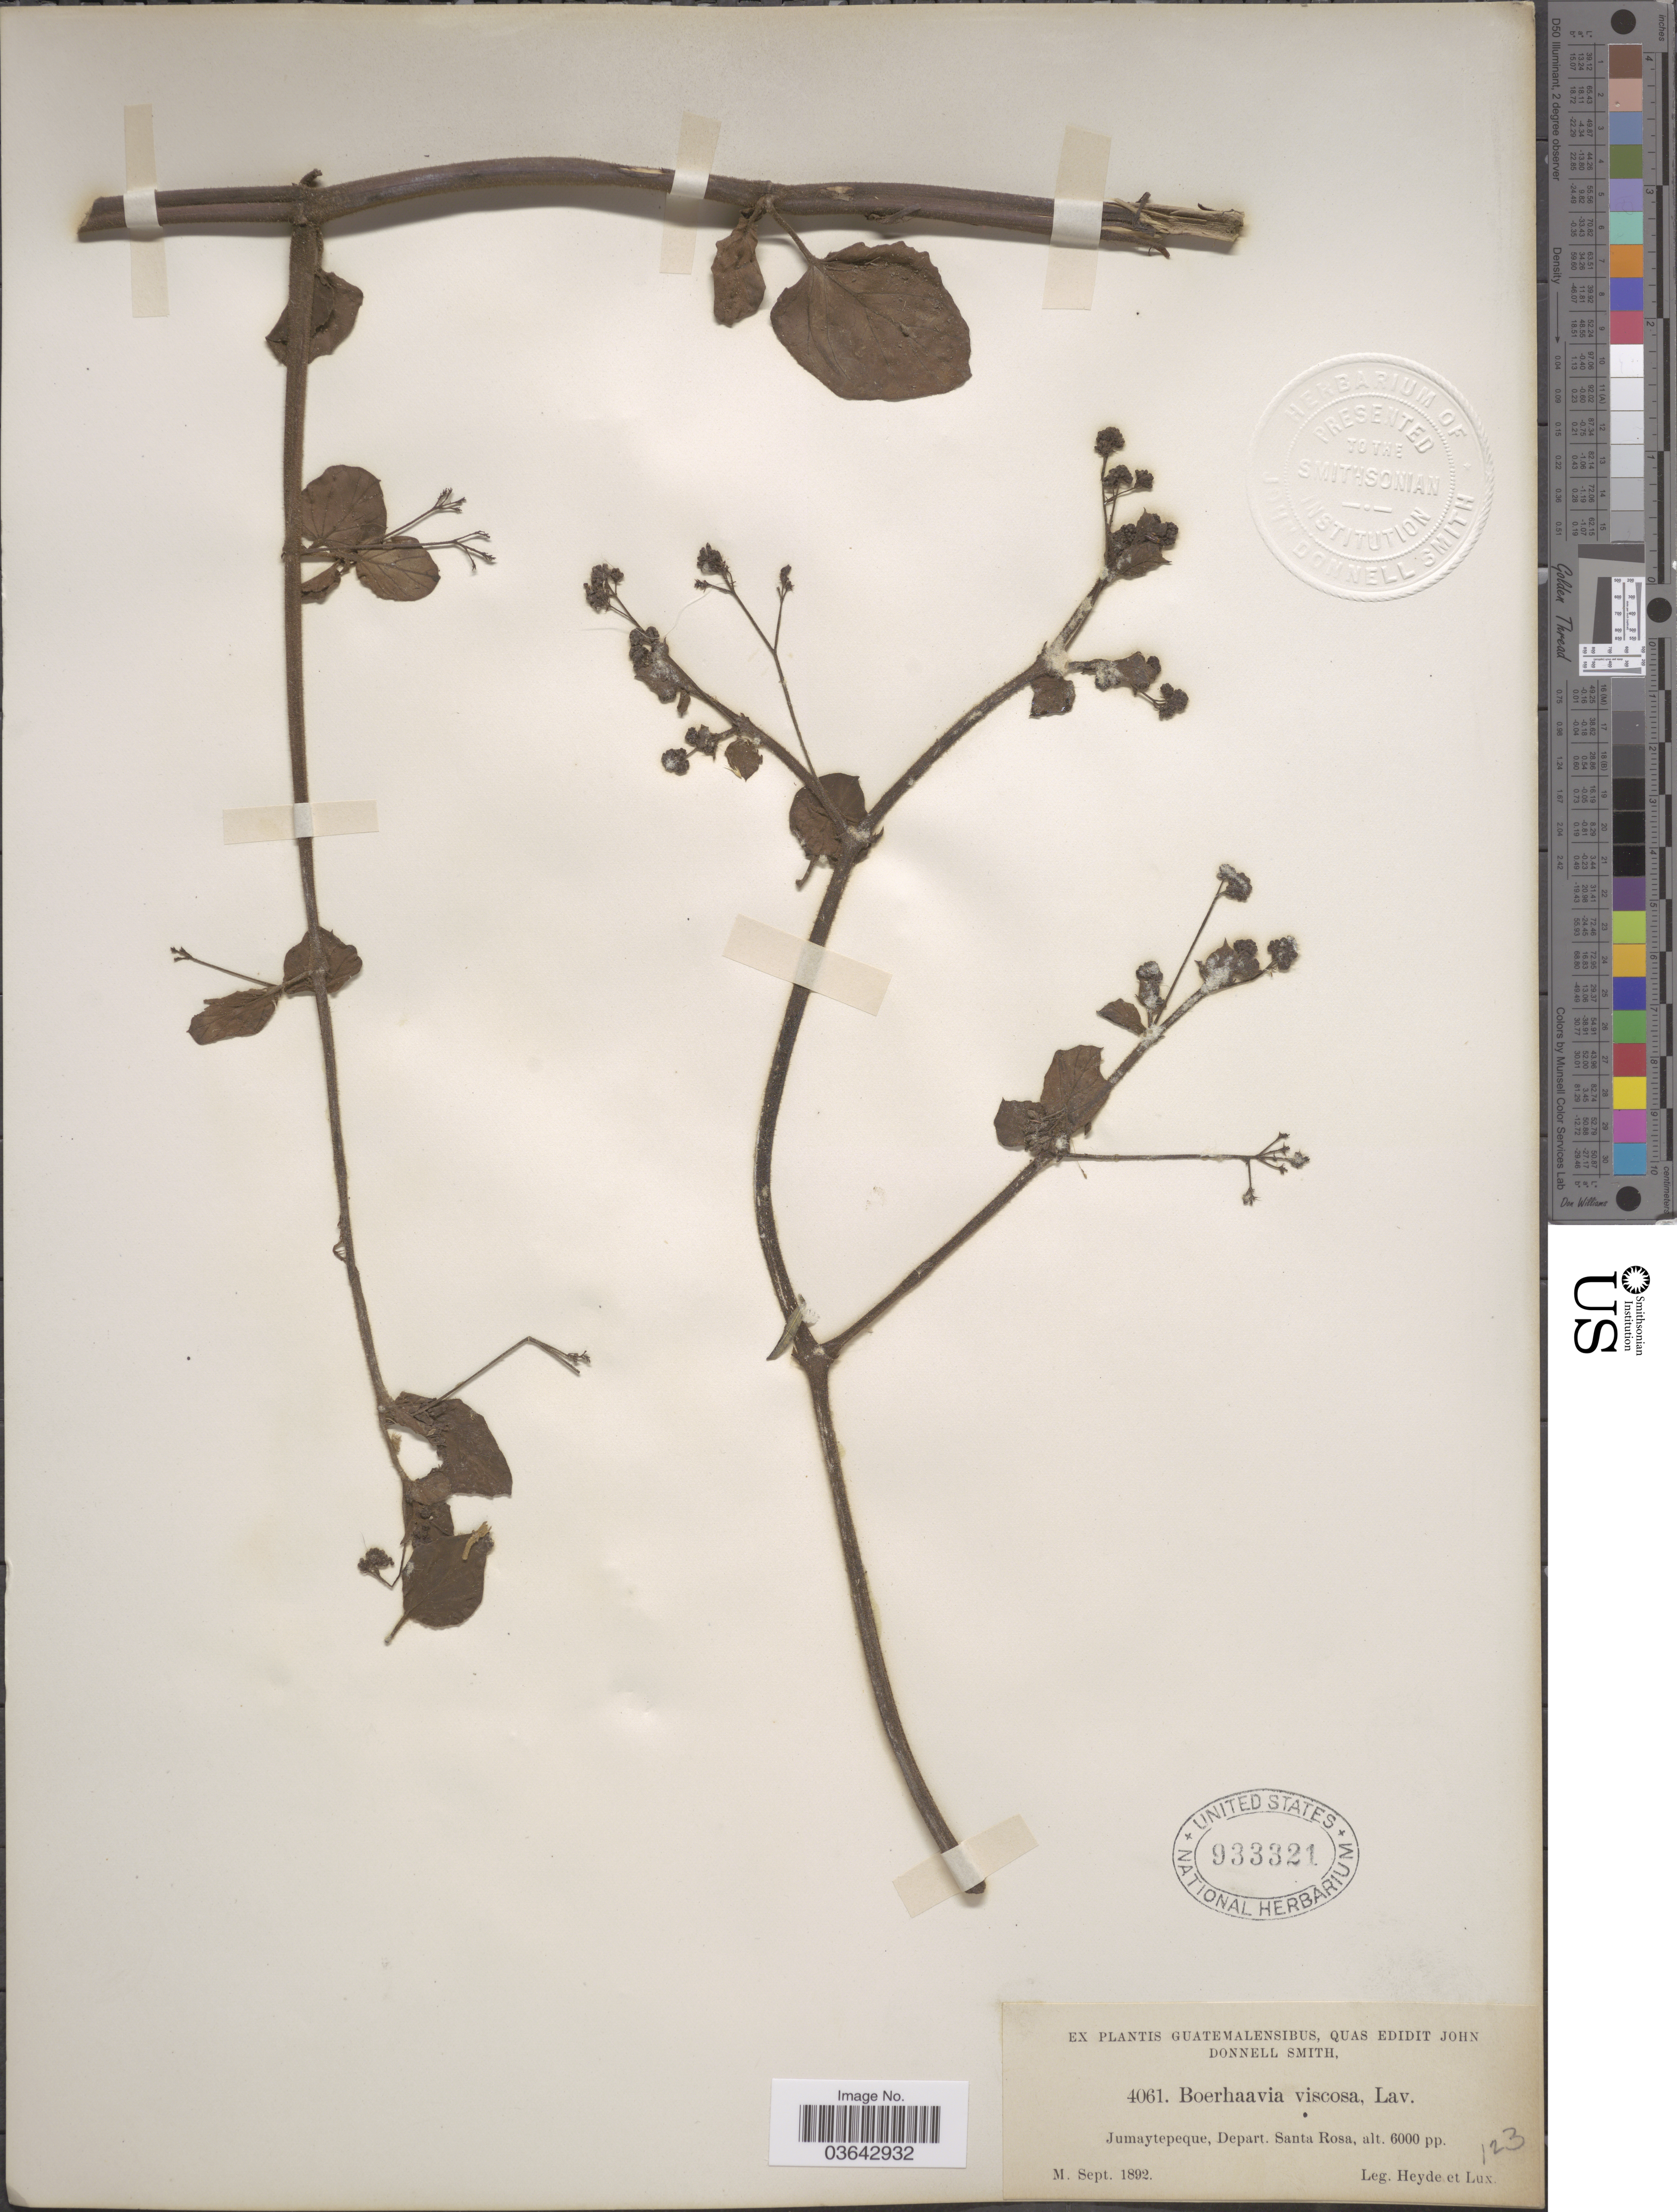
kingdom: Plantae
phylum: Tracheophyta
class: Magnoliopsida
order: Caryophyllales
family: Nyctaginaceae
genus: Boerhavia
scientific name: Boerhavia caribaea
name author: Jacq.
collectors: Heyde & Lux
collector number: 4061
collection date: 1892-09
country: Guatemala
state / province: Santa Rosa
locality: Jumaytepeque, Depart. Santa Rosa.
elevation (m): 1829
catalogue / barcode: US 933321